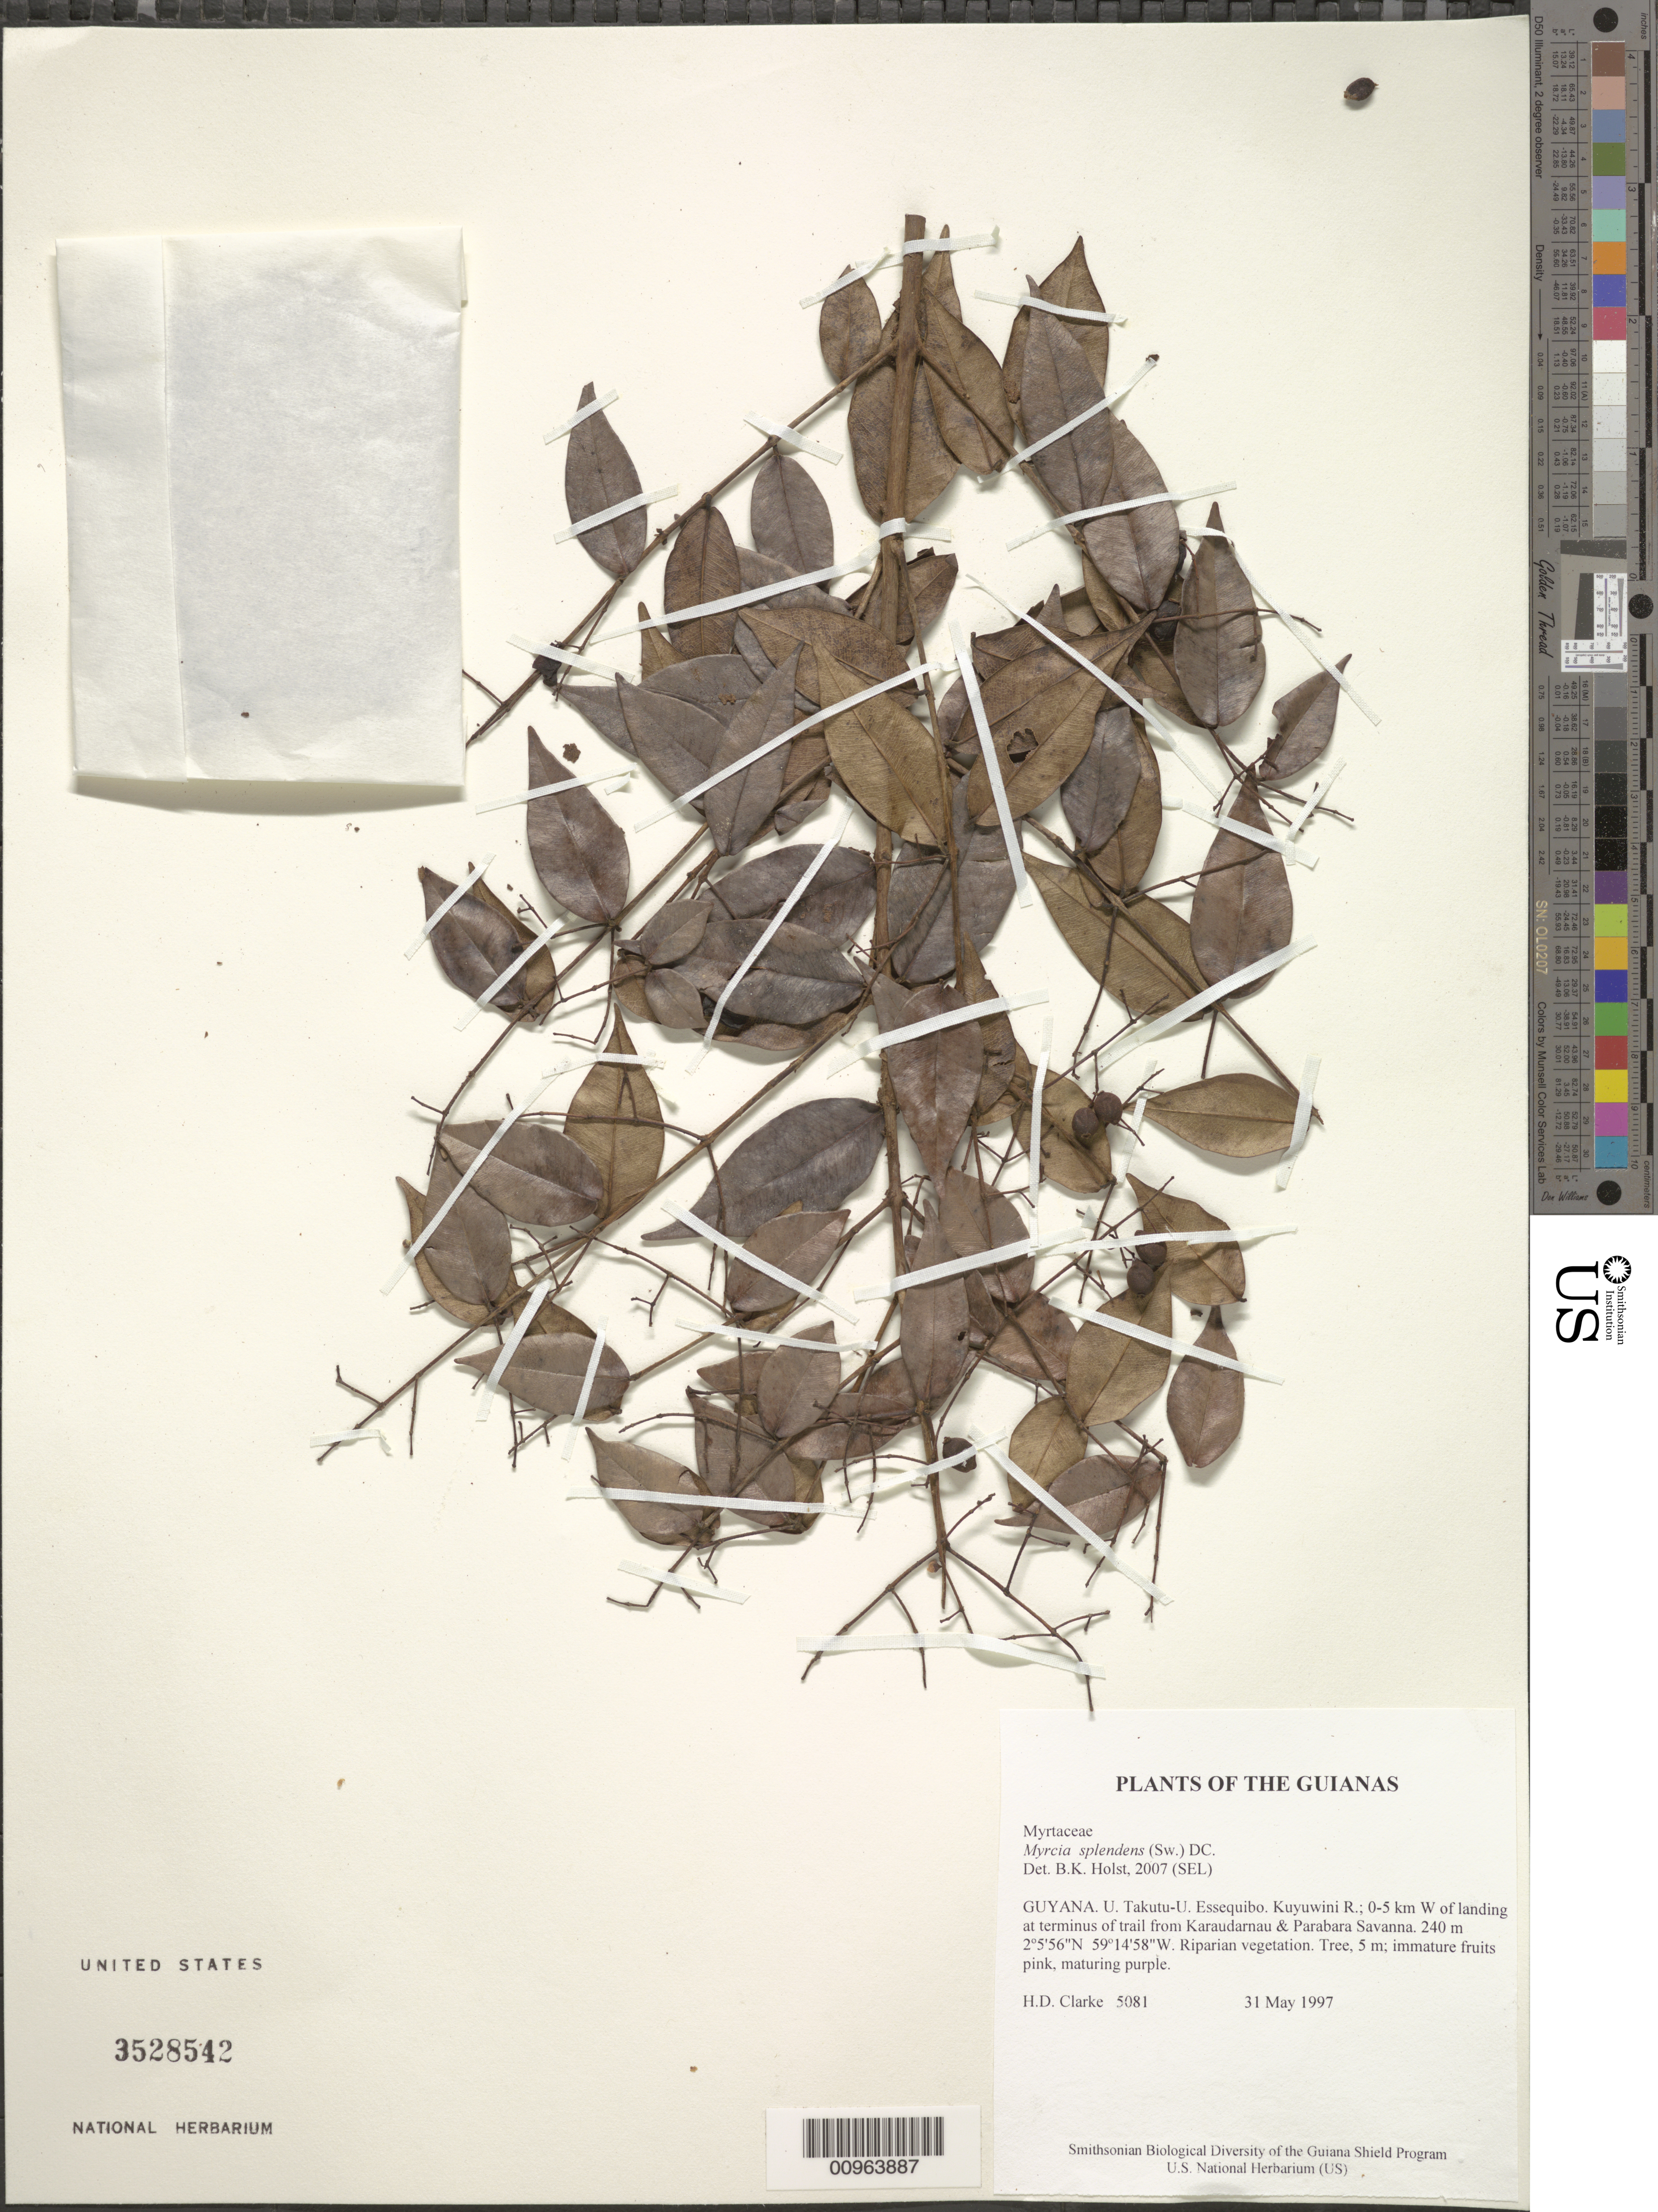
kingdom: Plantae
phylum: Tracheophyta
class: Magnoliopsida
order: Myrtales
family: Myrtaceae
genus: Myrcia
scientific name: Myrcia splendens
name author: (Sw.) DC.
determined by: Holst, Bruce K.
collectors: H. D. Clarke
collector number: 5081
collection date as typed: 31 May 1997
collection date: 1997-05-31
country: Guyana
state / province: U. Takutu-U. Essequibo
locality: Kuyuwini R.; 0-5 km W of landing at terminus of trail from Karaudarnau & Parabara Savanna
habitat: Riparian vegetation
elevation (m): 240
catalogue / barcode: US 3528542